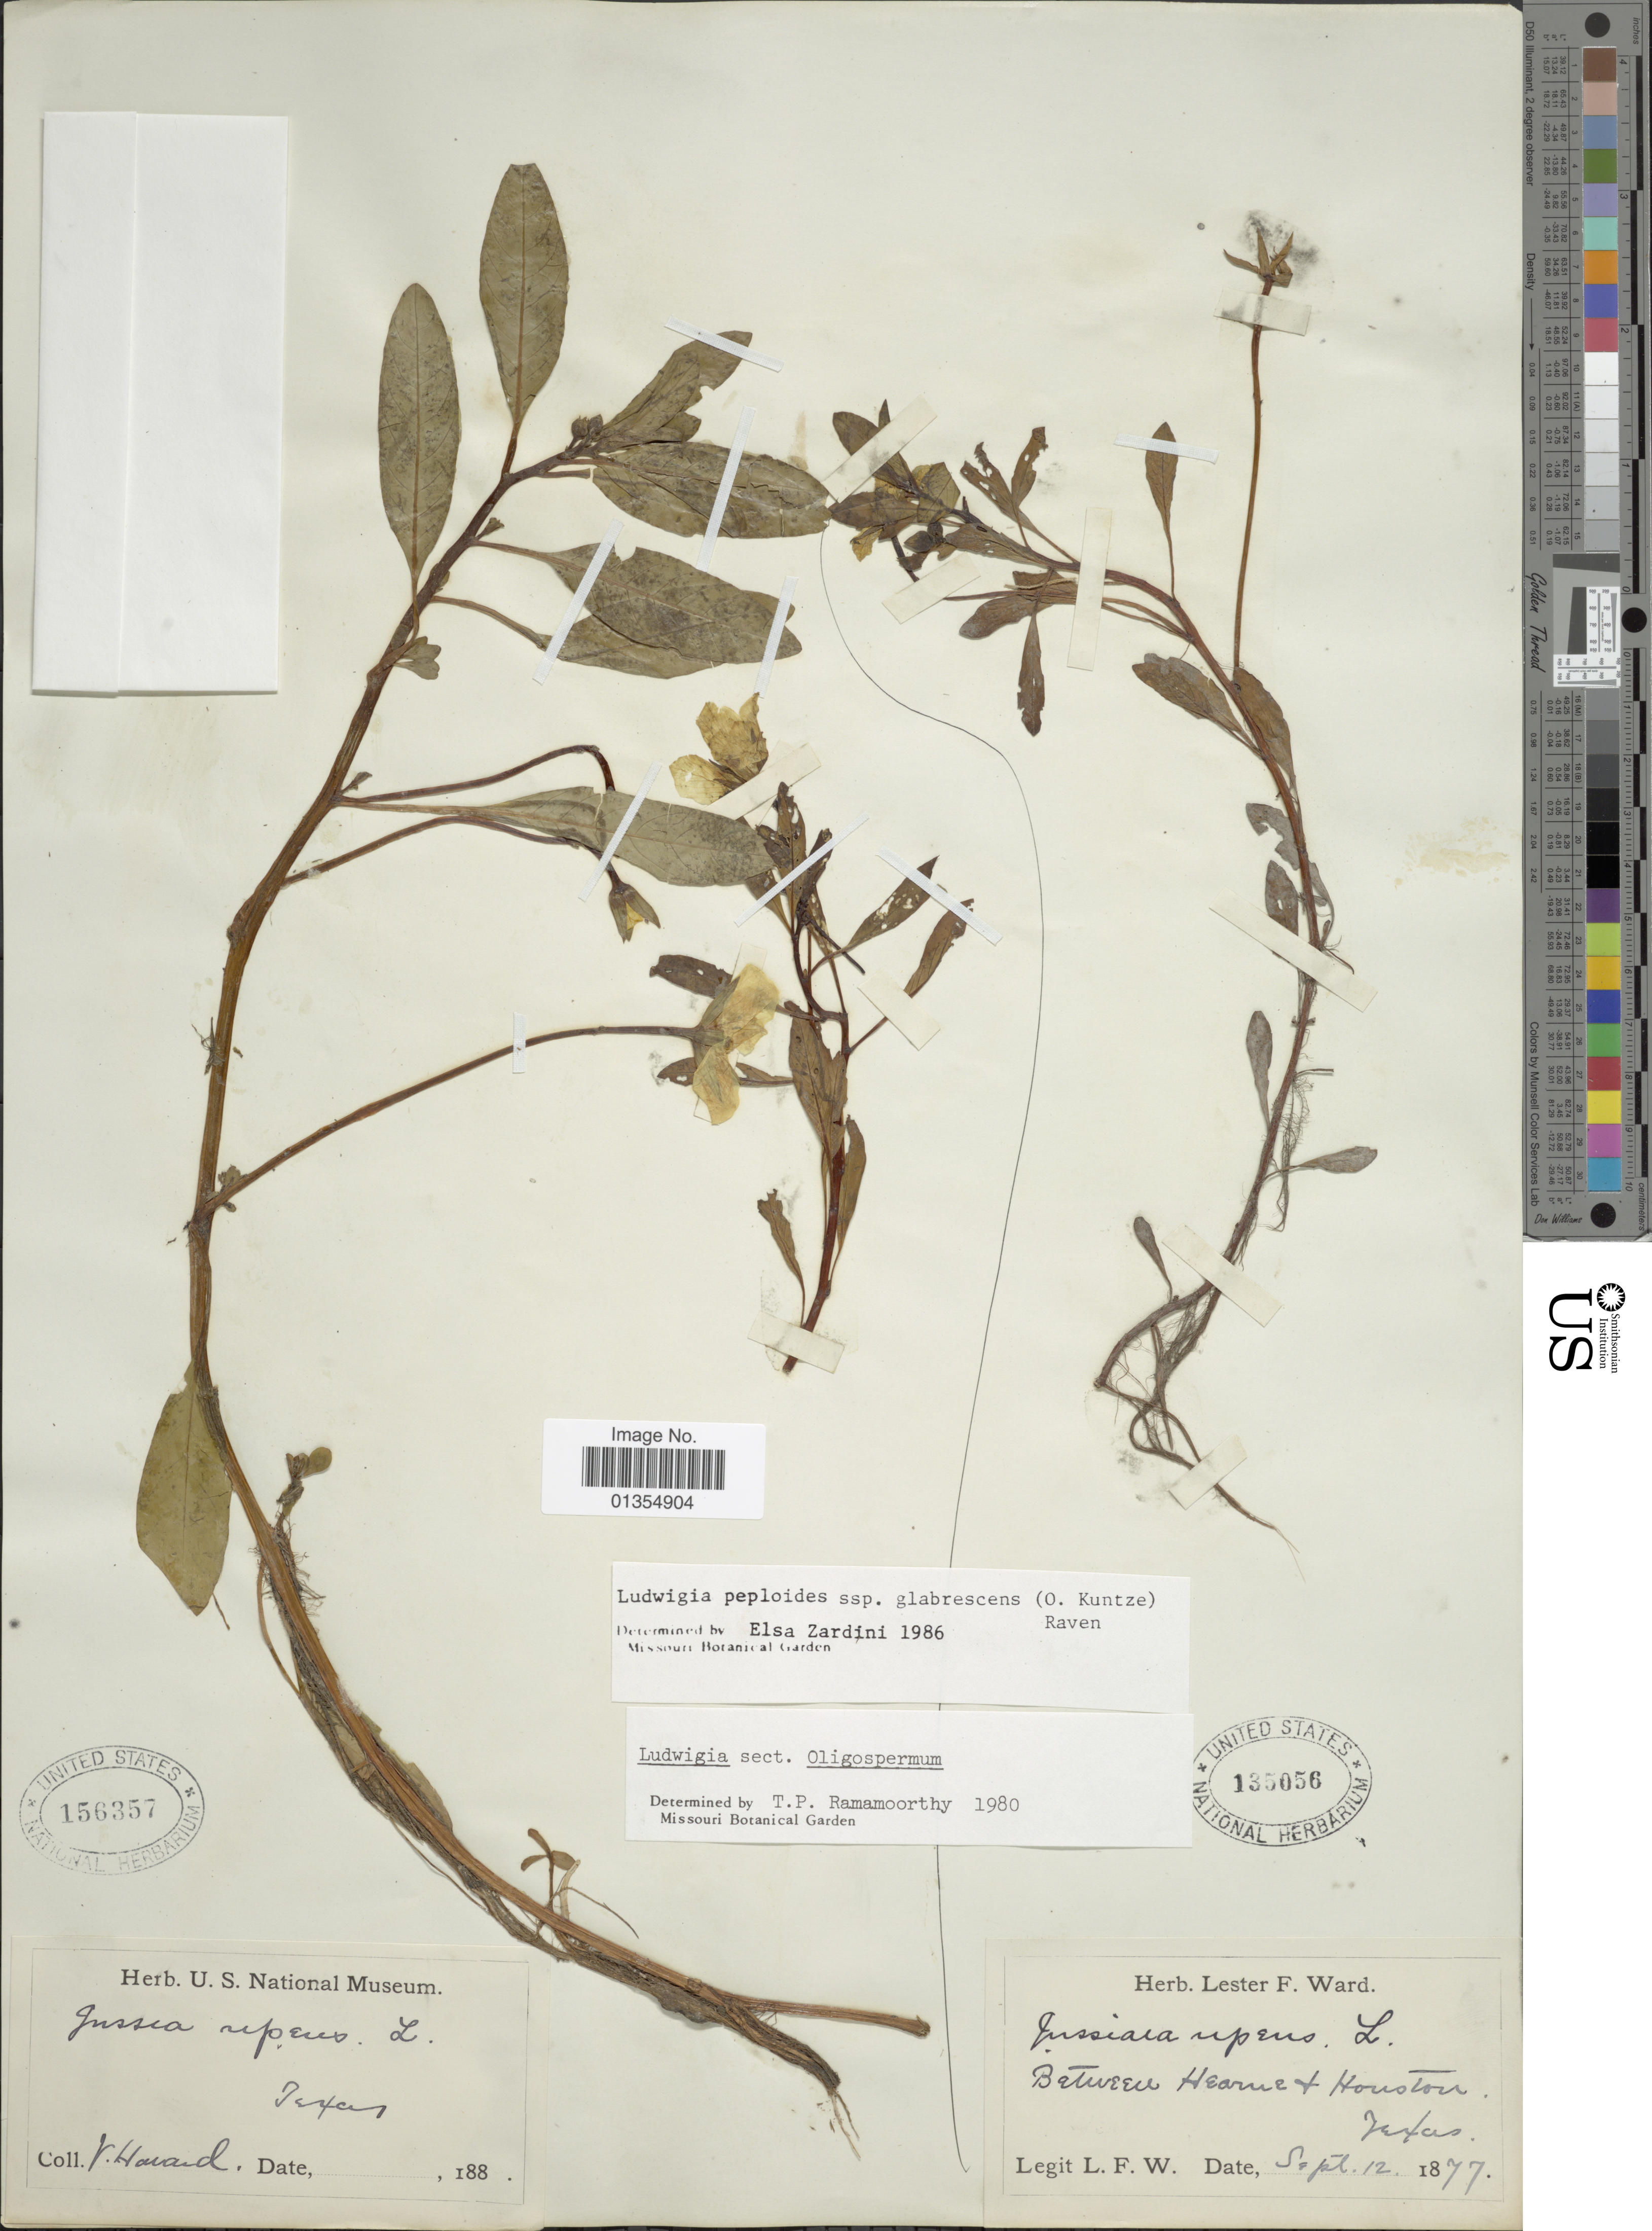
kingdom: Plantae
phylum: Tracheophyta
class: Magnoliopsida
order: Myrtales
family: Onagraceae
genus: Ludwigia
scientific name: Ludwigia peploides subsp. glabrescens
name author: (Kuntze) P.H. Raven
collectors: L. Ward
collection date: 1877-09-12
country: United States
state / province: Texas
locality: Between Hearne & Houston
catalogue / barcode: US 135056